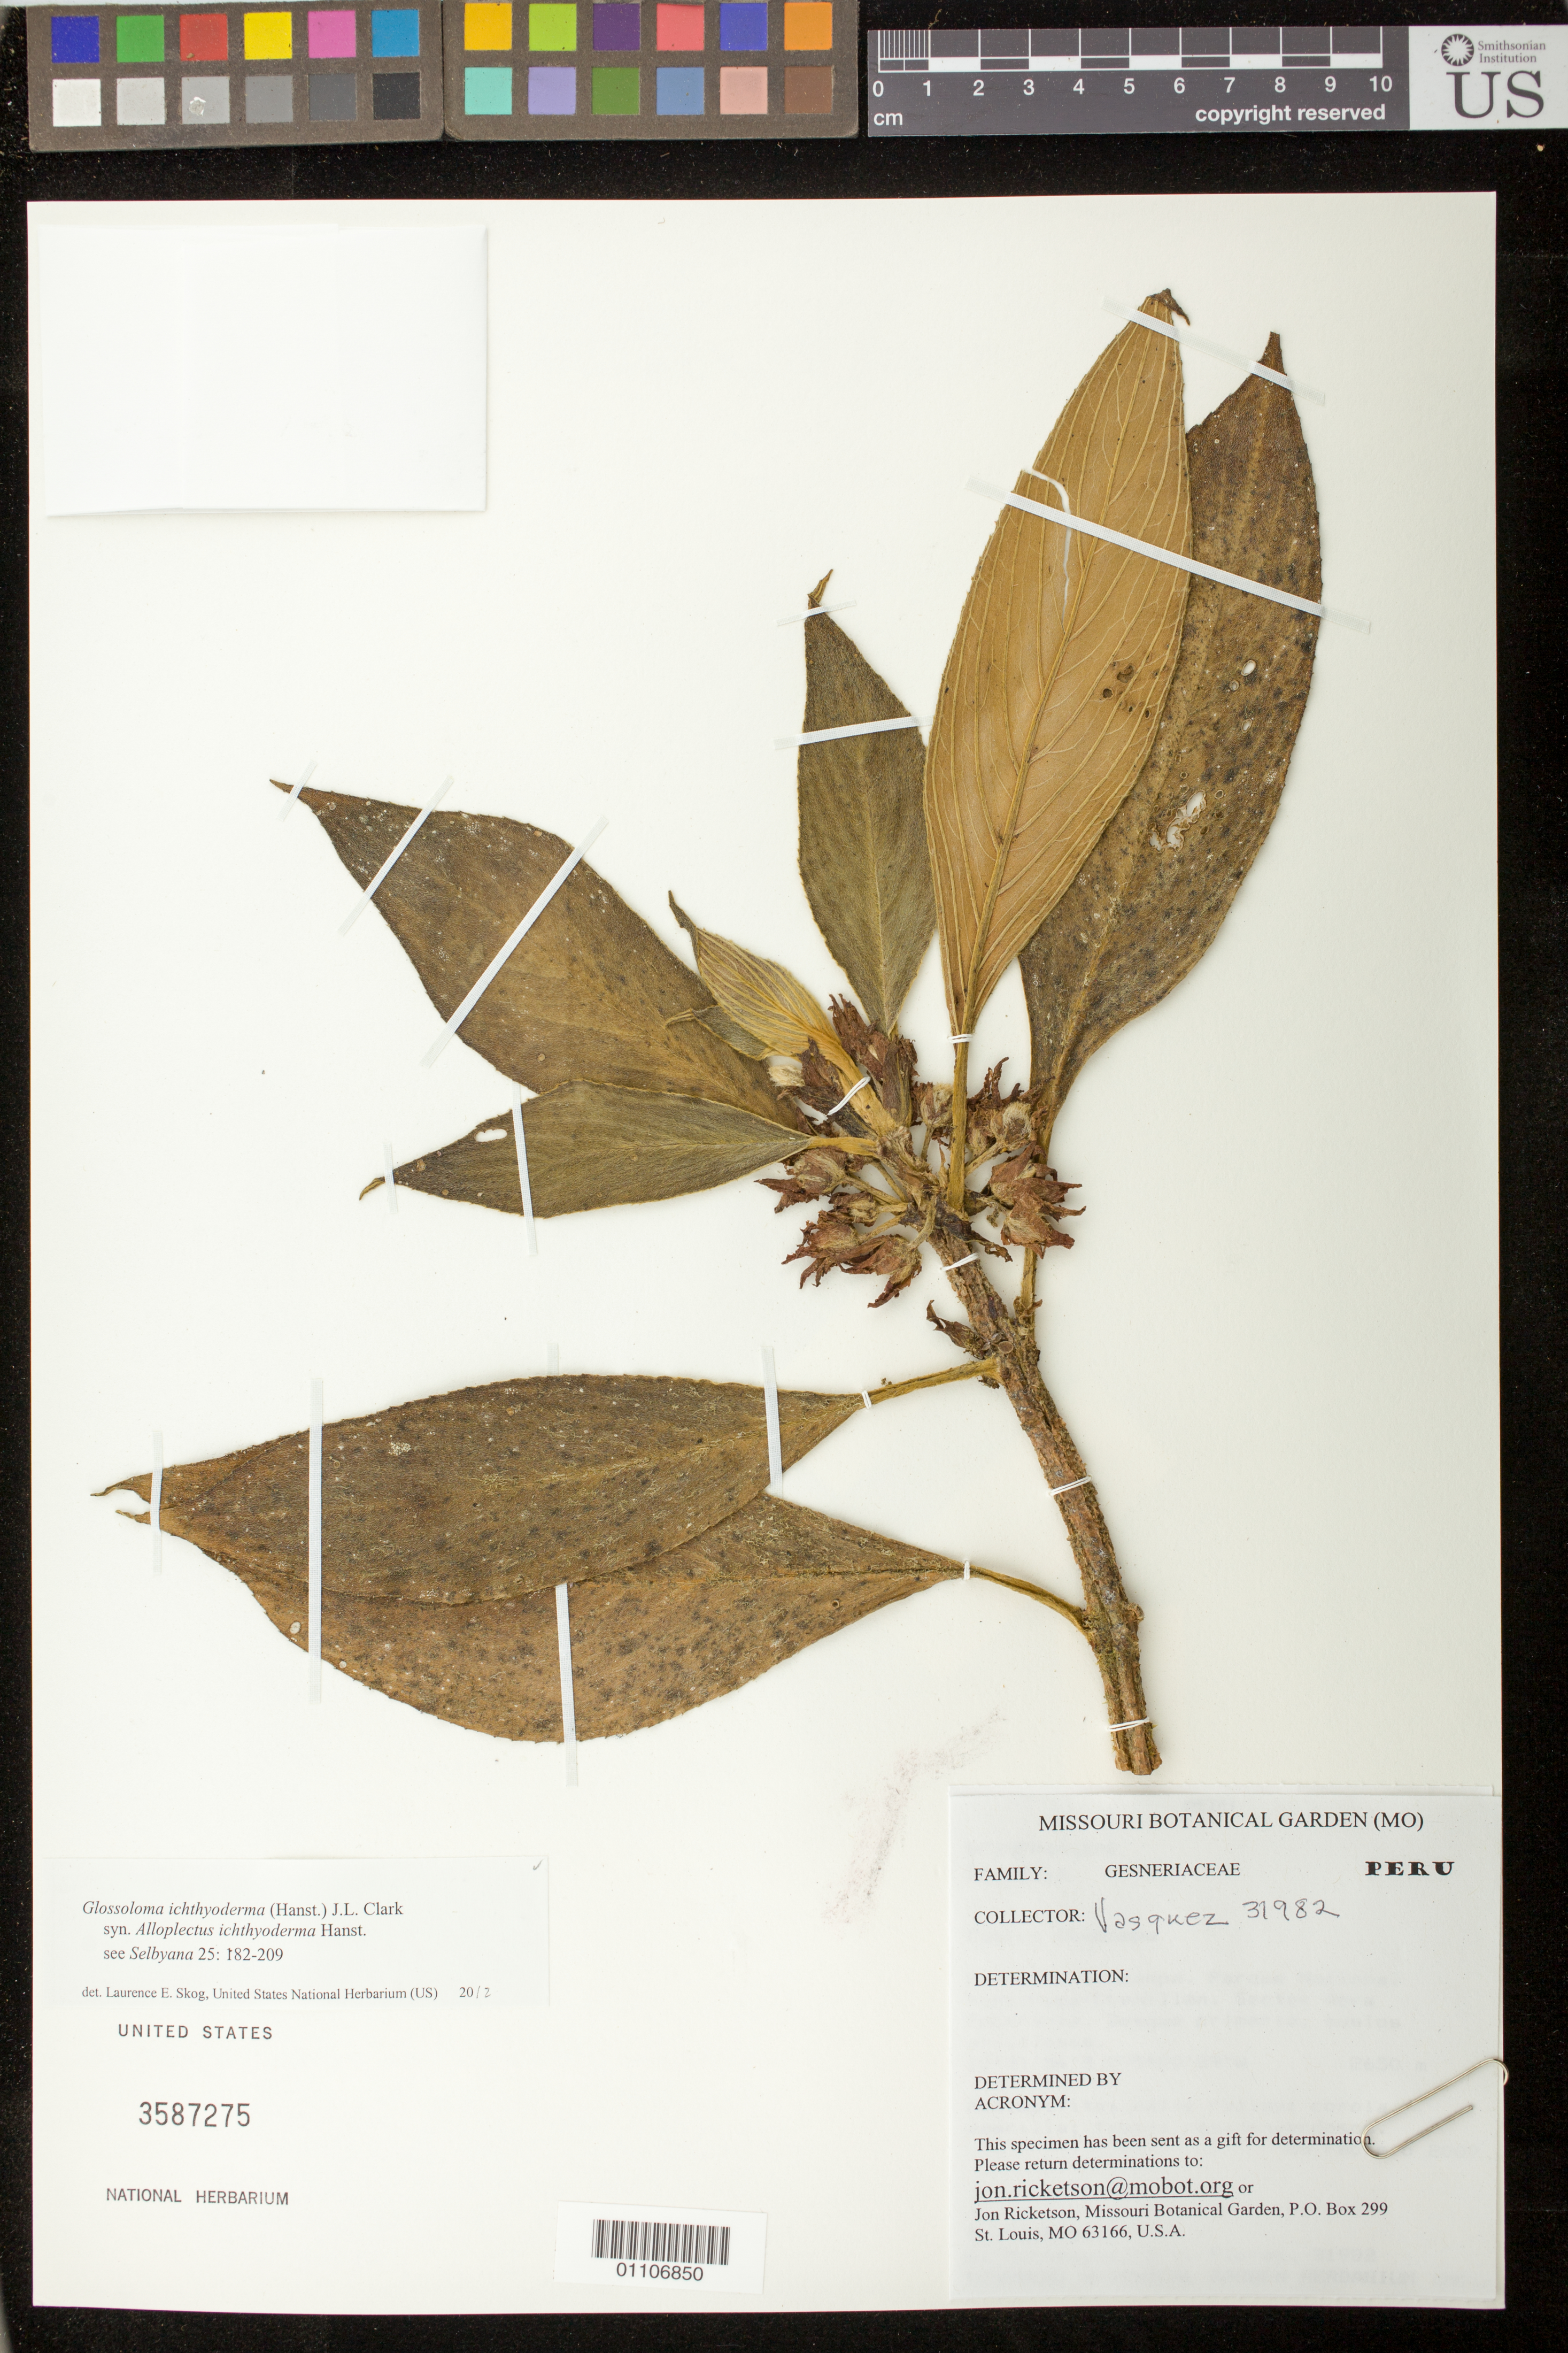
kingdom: Plantae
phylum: Tracheophyta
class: Magnoliopsida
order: Lamiales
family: Gesneriaceae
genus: Glossoloma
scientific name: Glossoloma ichthyoderma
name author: (Hanst.) J.L. Clark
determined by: Skog, Laurence E.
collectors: R. Vásquez M., A. Monteagudo & V. Flores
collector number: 31982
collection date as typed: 26 Feb 2007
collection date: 2007-02-26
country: Peru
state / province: Pasco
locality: Oxapampa: Distrito Oxapampa. Parque Nacional Yanachaga-Chemillen. Sector Abra Esperanza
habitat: Bosque primario, suelos arcillosos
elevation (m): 2650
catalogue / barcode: US 3587275